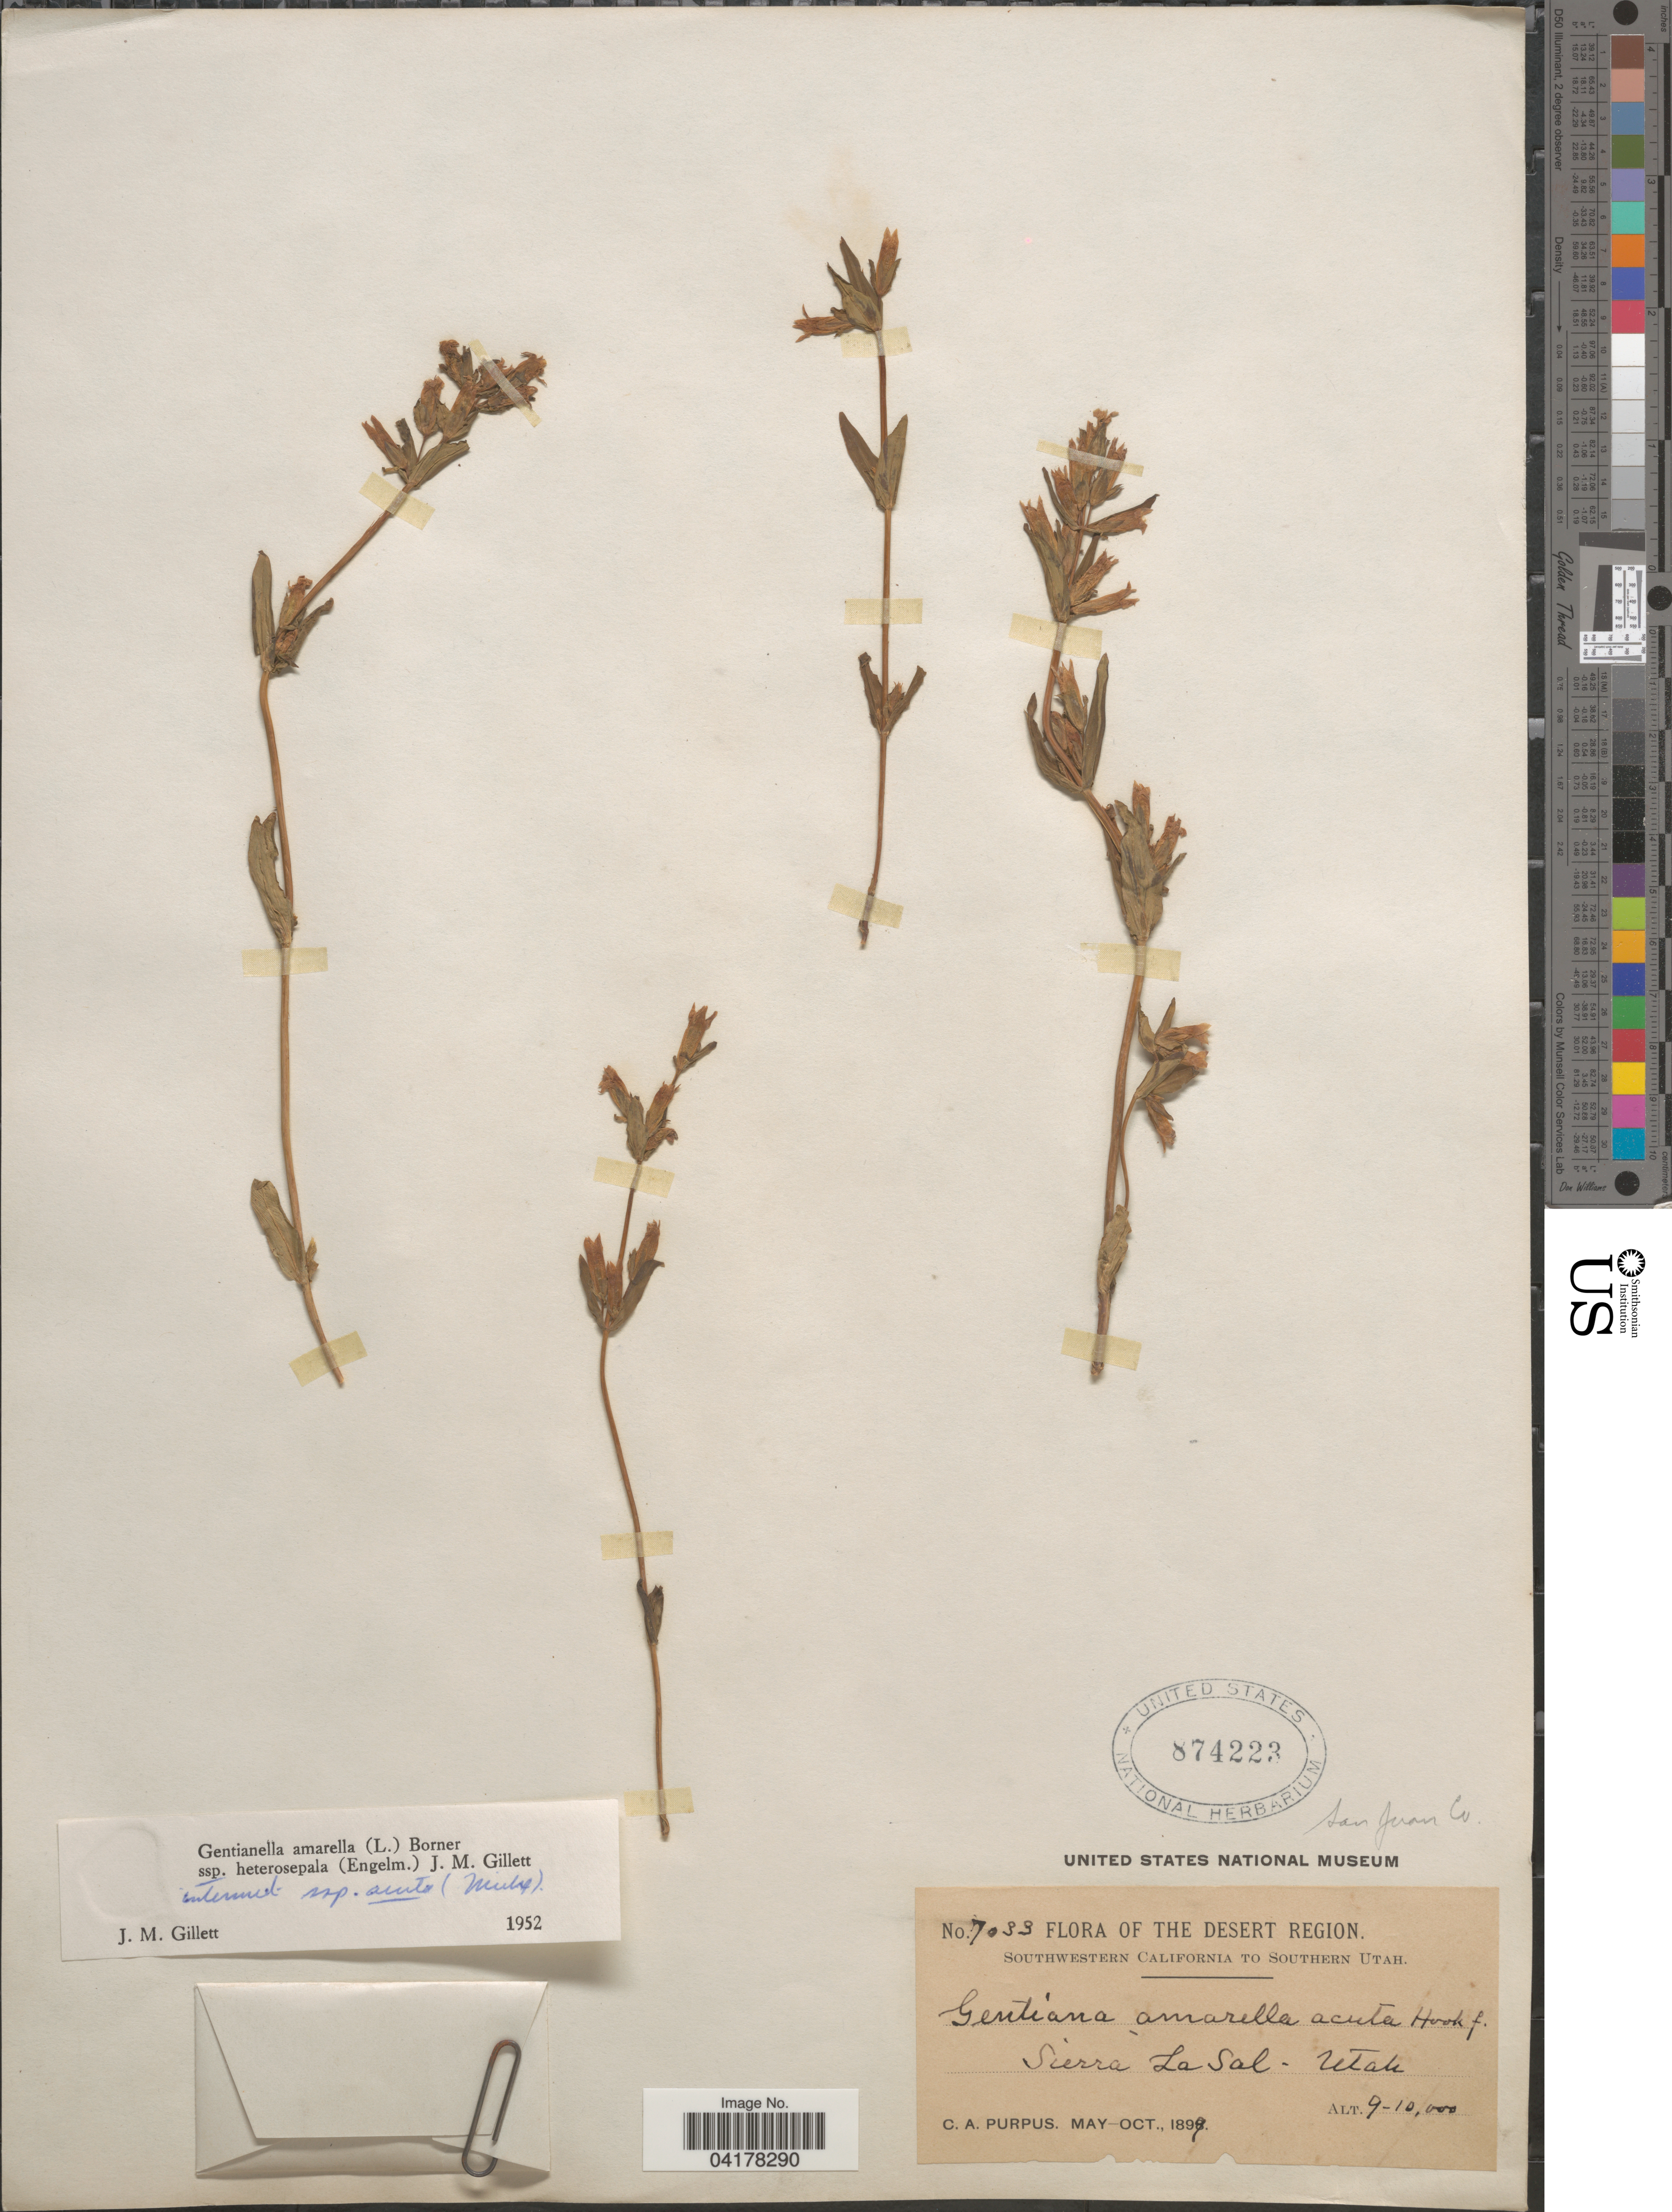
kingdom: Plantae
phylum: Tracheophyta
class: Magnoliopsida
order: Gentianales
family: Gentianaceae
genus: Gentianella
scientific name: Gentianella amarella subsp. heterosepala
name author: (Engelm.) J.M. Gillet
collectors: C. A. Purpus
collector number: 7039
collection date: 1897-05/1897-10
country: United States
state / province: Utah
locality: The Desert Region. Southern Utah. Sierra La Sal.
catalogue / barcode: US 874223